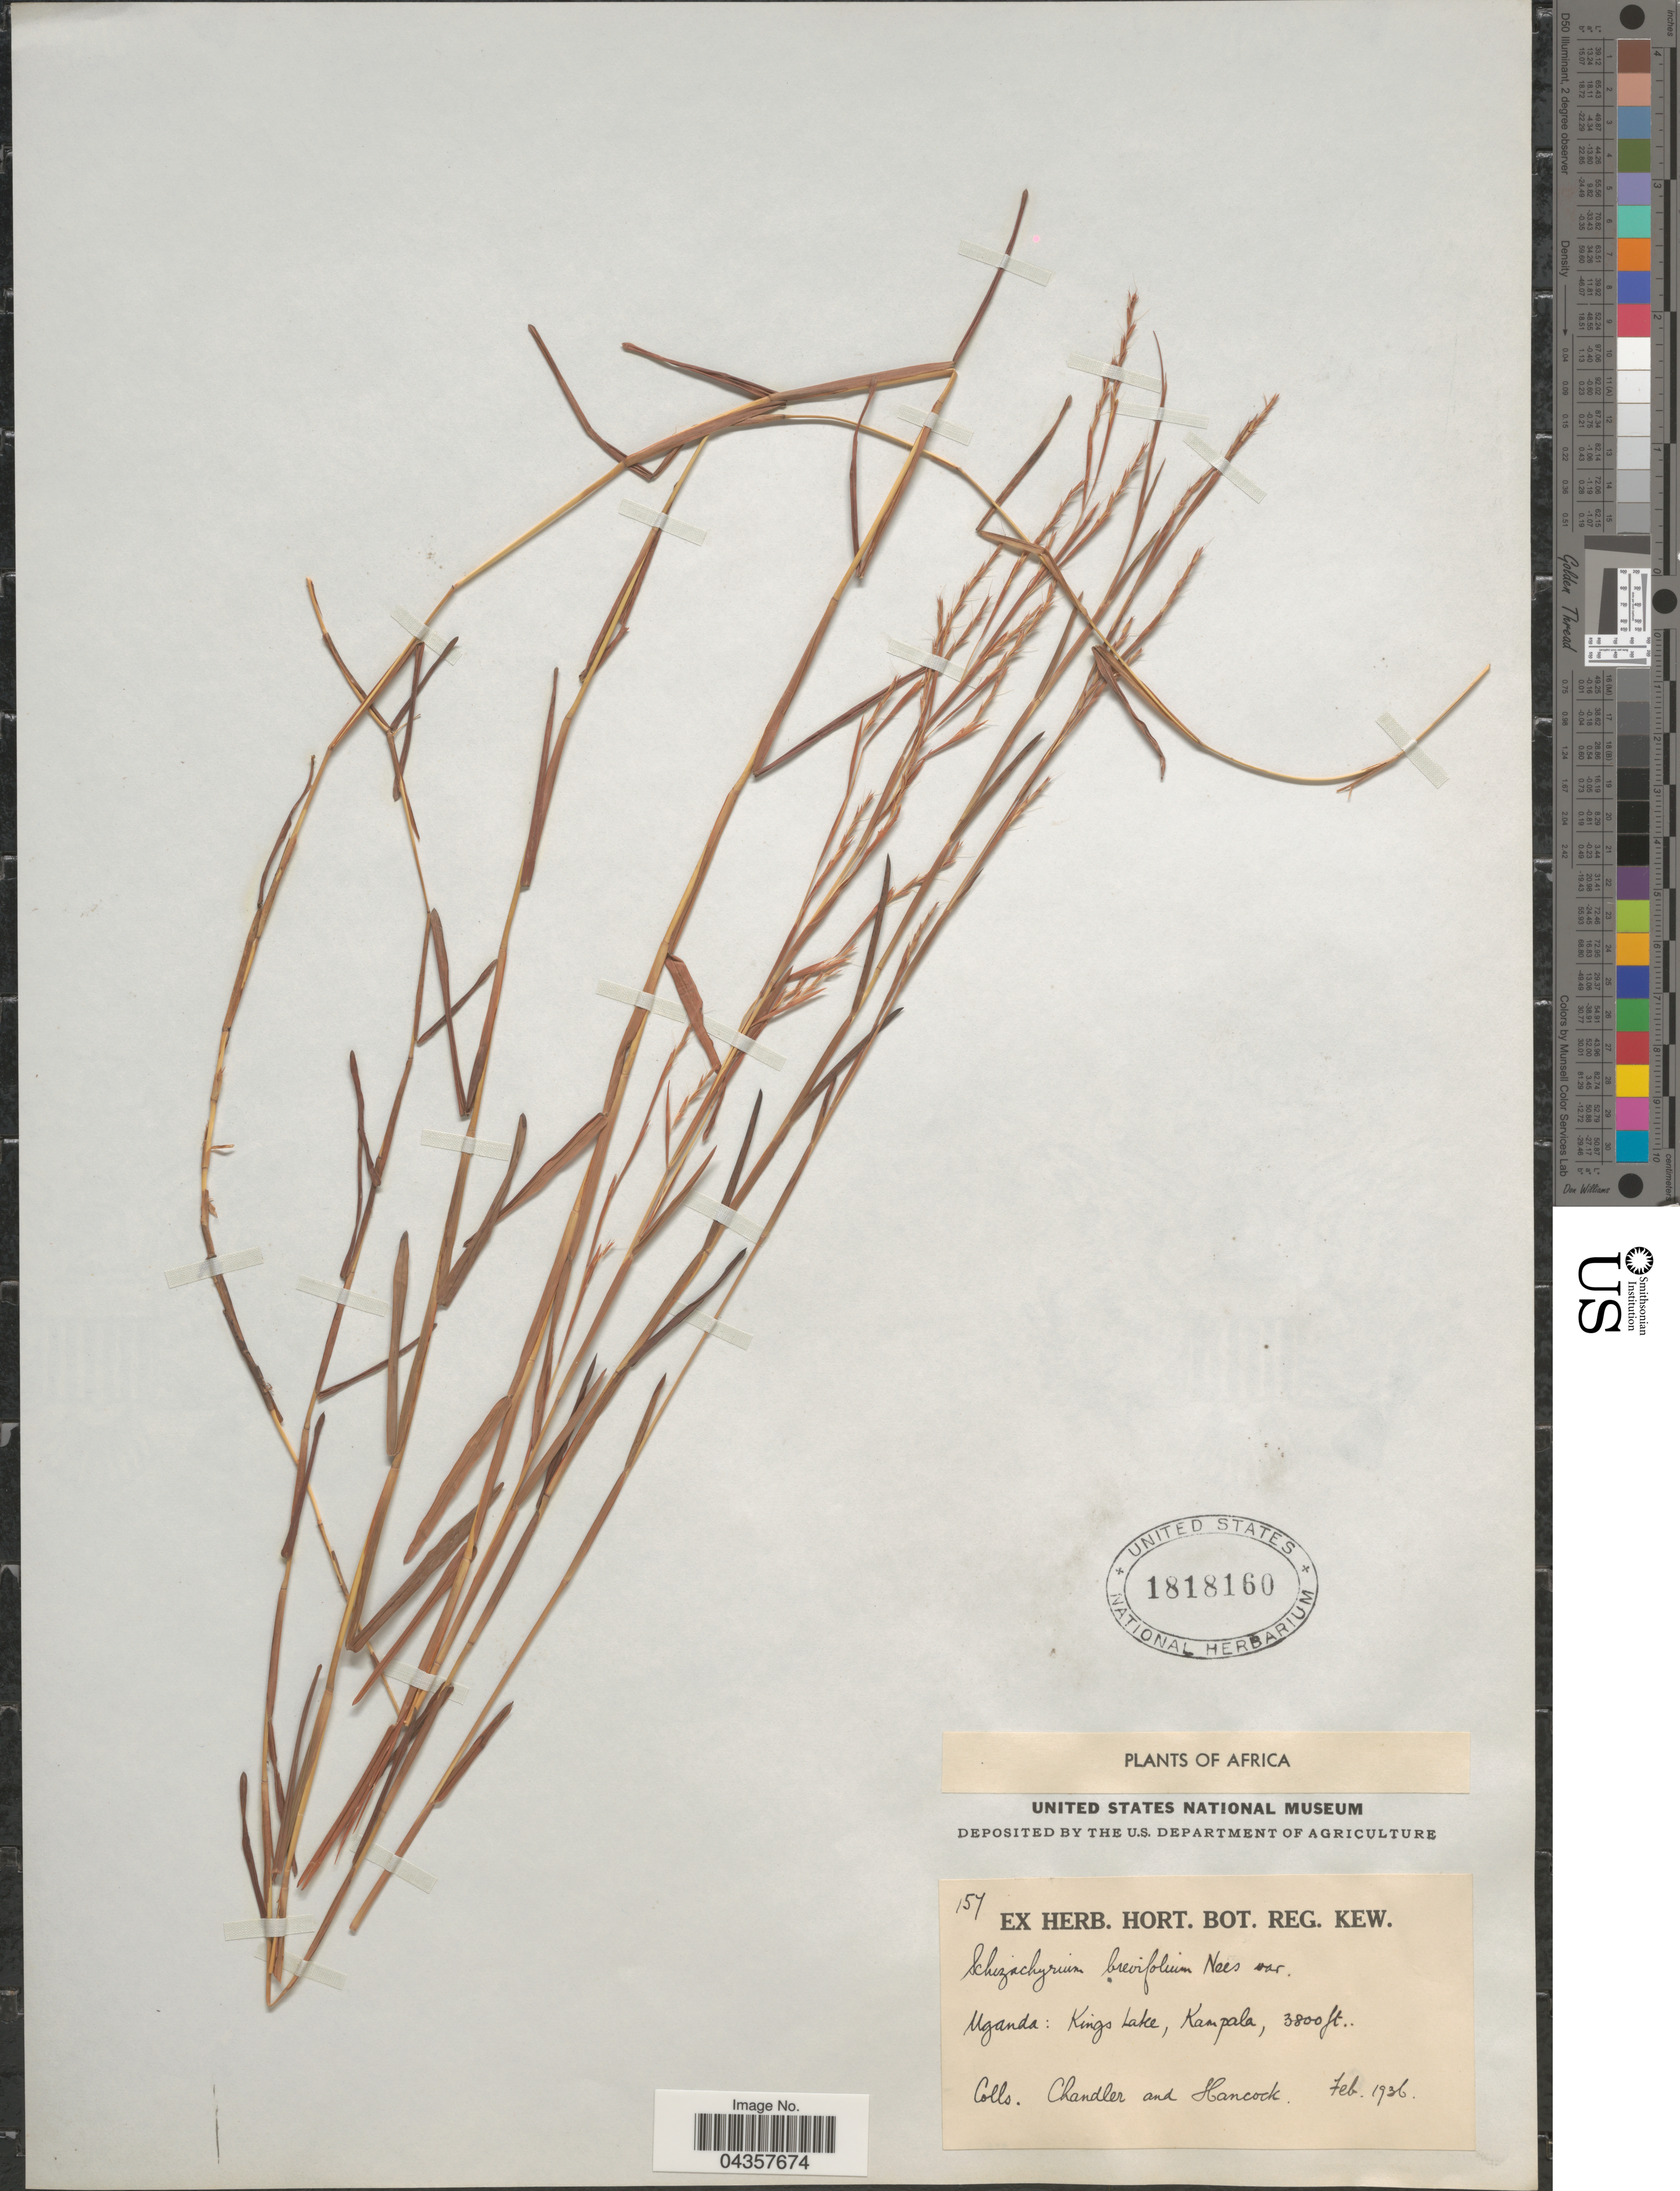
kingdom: Plantae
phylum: Tracheophyta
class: Liliopsida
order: Poales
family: Poaceae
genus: Schizachyrium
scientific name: Schizachyrium brevifolium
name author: (Sw.) Nees ex Büse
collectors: Chandler & Hancock, --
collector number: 157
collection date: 1936-02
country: Uganda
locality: Kings Lake, Kampala.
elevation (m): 1158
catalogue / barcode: US 1818160